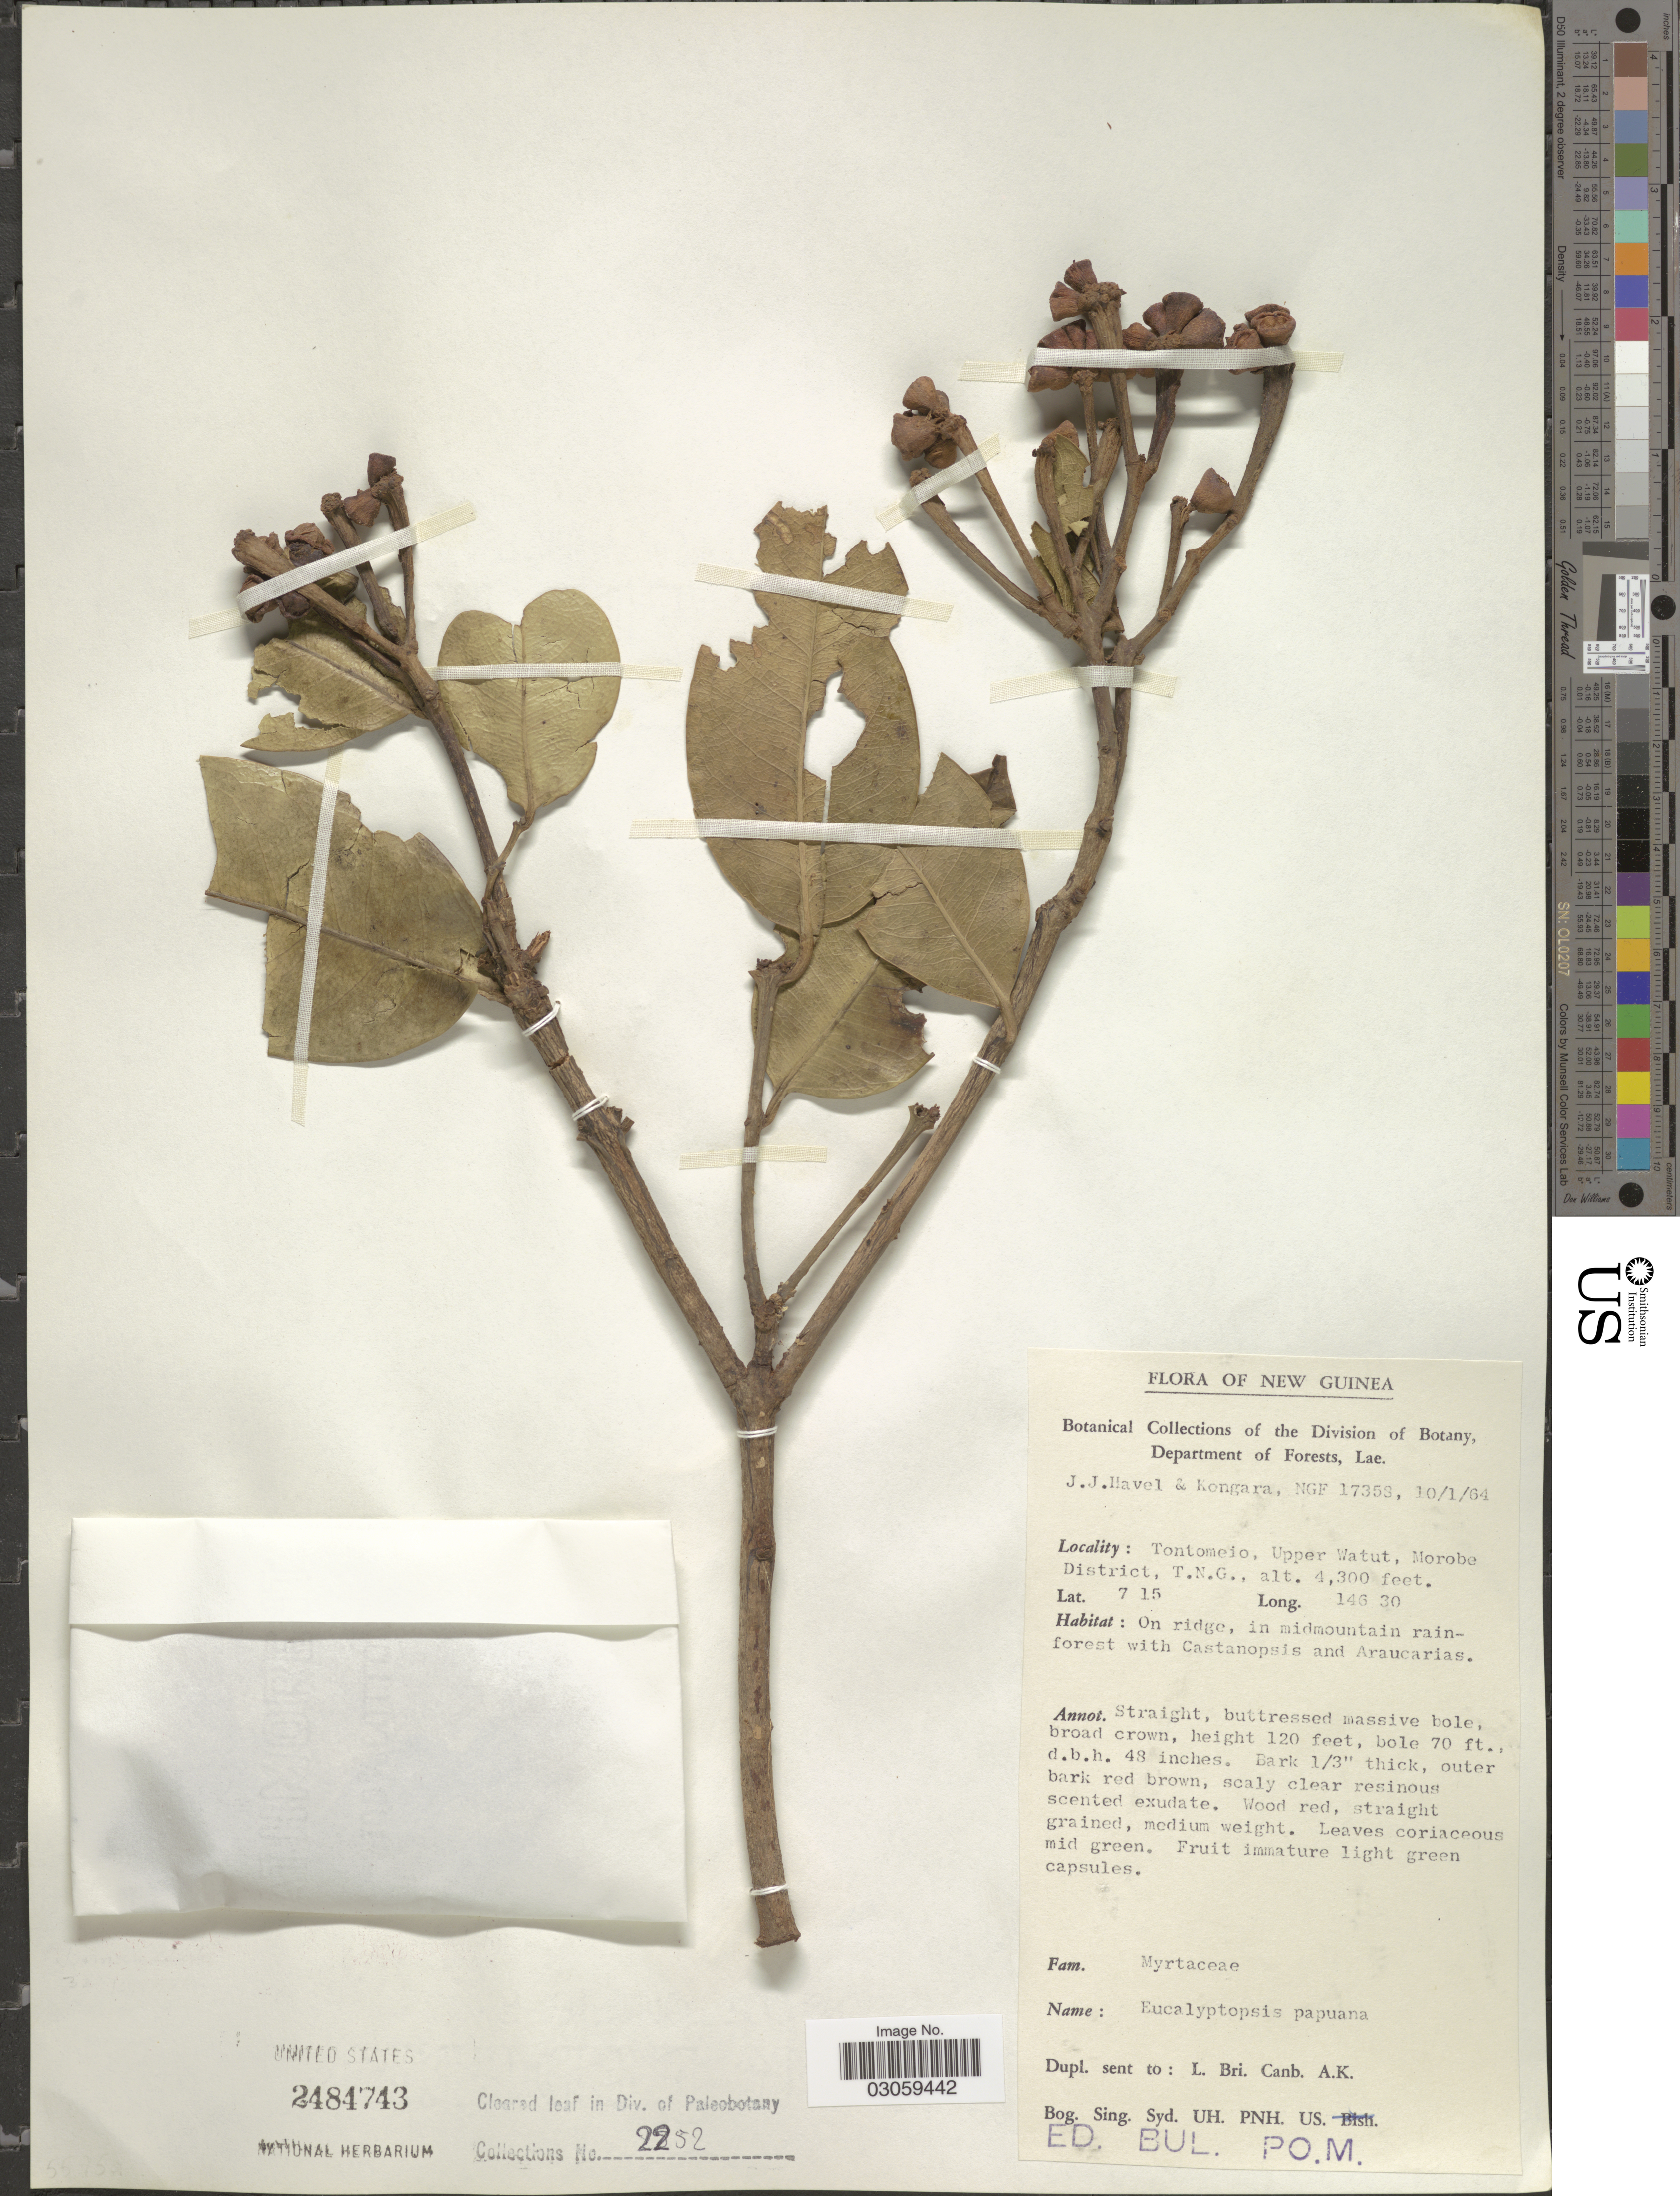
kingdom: Plantae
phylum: Tracheophyta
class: Magnoliopsida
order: Myrtales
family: Myrtaceae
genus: Eucalyptopsis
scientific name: Eucalyptopsis papuana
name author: C.T. White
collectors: J. Havel & -. Kongara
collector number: NGF17353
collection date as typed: Transcribed d/m/y: 10/1/64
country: Papua New Guinea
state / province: Morobe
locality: New Guinea. Tontomeio, Upper Watut, Morobe District, T.N.G.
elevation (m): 1311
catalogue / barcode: US 2484743